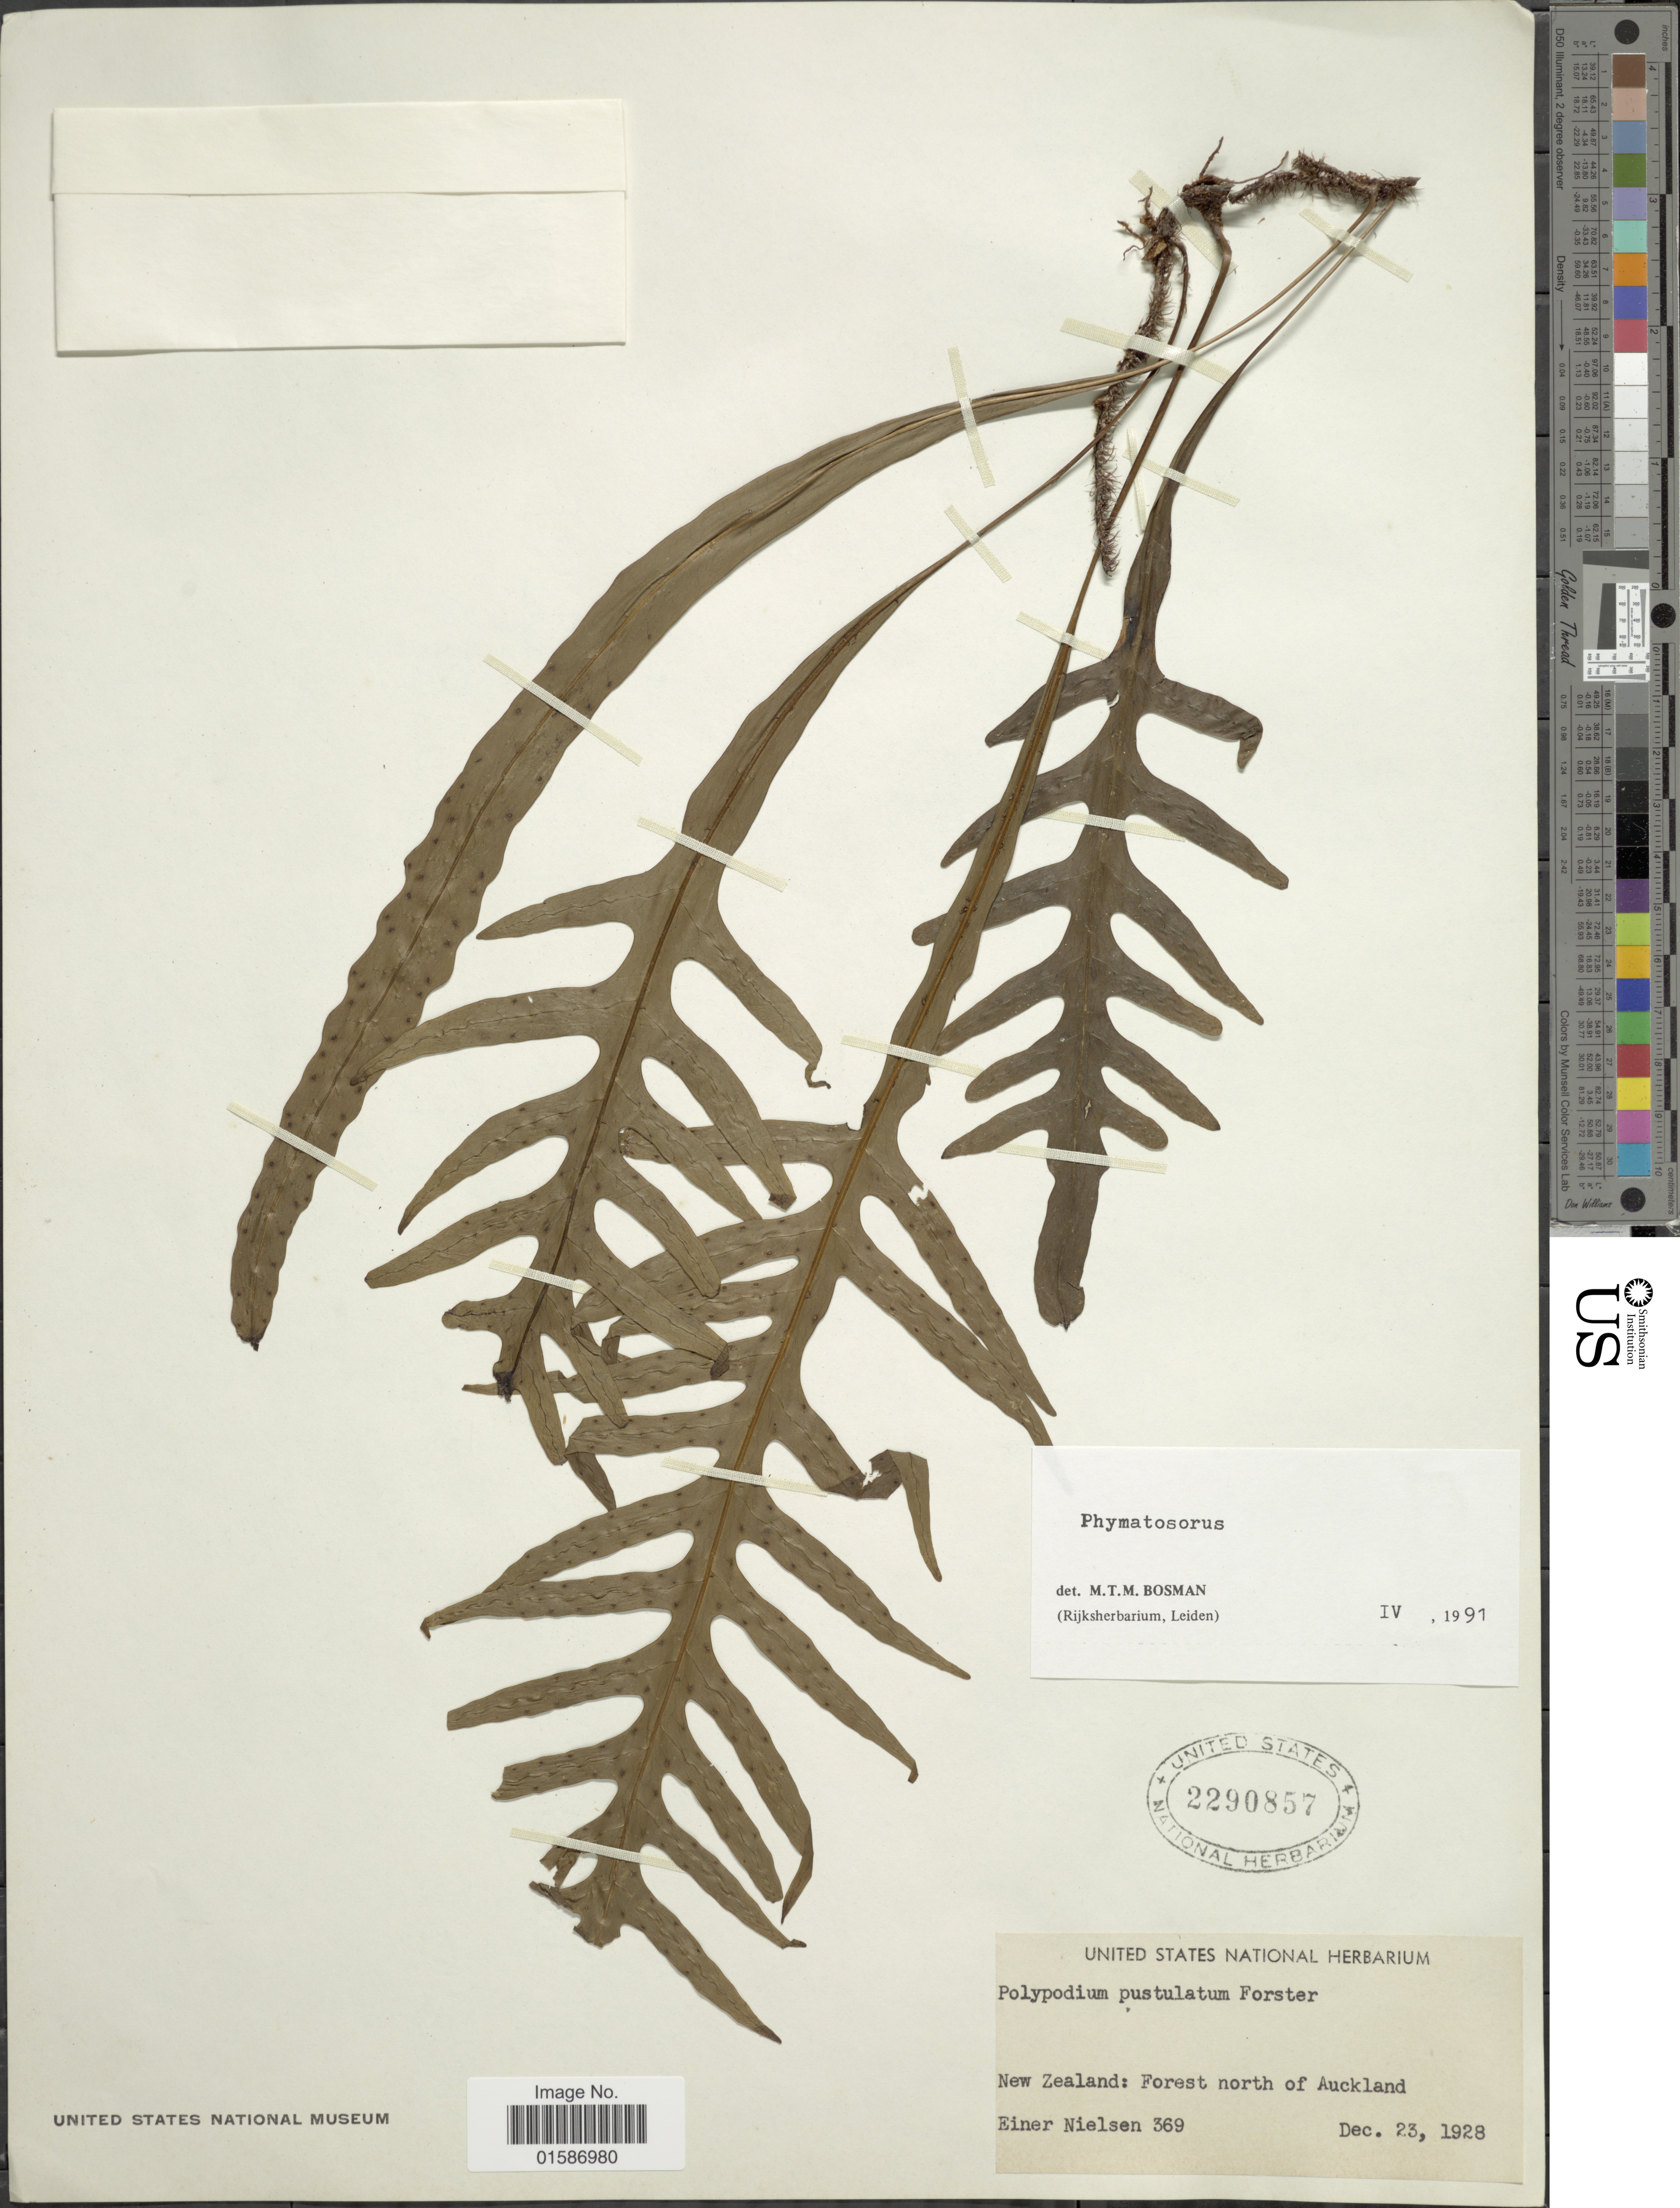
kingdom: Plantae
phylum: Tracheophyta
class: Polypodiopsida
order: Polypodiales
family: Polypodiaceae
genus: Microsorum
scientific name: Microsorum scandens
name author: Tindale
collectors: E. Nielsen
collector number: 369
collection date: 1928-12-23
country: New Zealand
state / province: Auckland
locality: Forest north of Auckland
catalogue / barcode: US 2290857